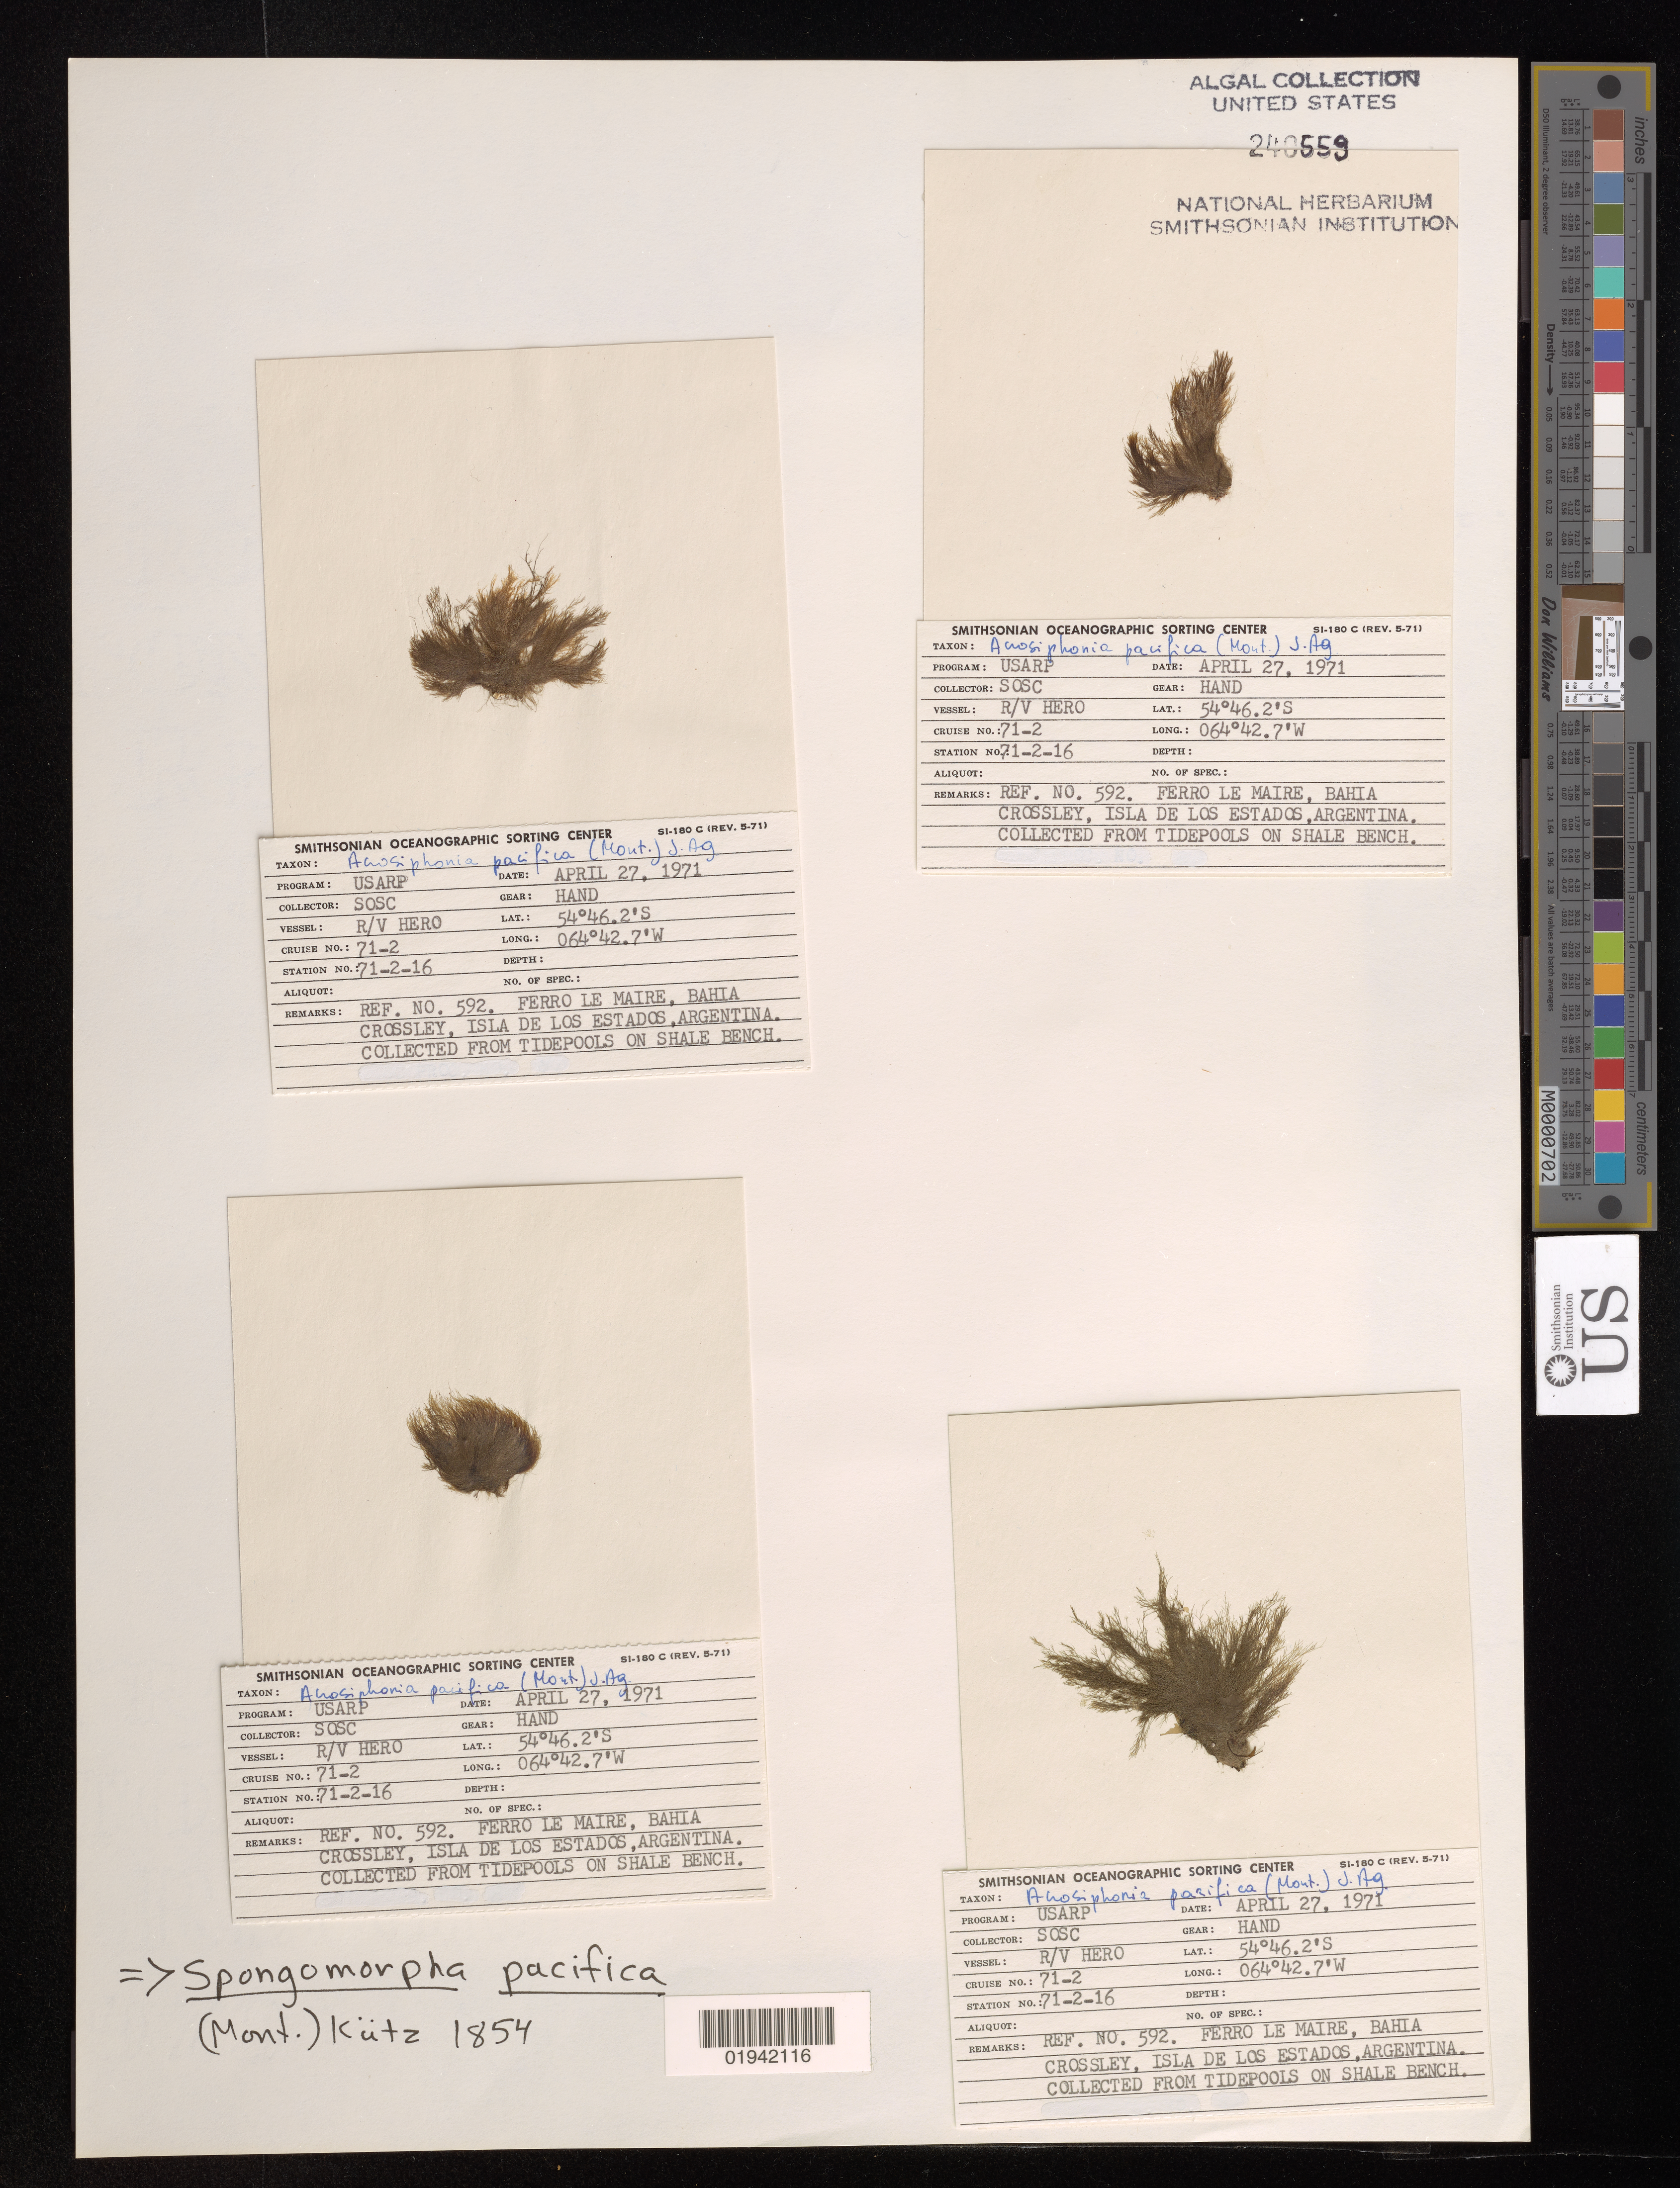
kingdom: Plantae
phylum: Chlorophyta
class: Ulvophyceae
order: Ulotrichales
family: Ulotrichaceae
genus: Spongomorpha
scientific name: Spongomorpha pacifica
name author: (Montagne) Kütz.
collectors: SOSC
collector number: Station 71-2-16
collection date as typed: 27 Apr 1971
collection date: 1971-04-27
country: Argentina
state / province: Tierra del Fuego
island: Isla de los Estados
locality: Ferro le Maire, Bahia Crossley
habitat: tidepools on shale bench.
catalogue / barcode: US 240559